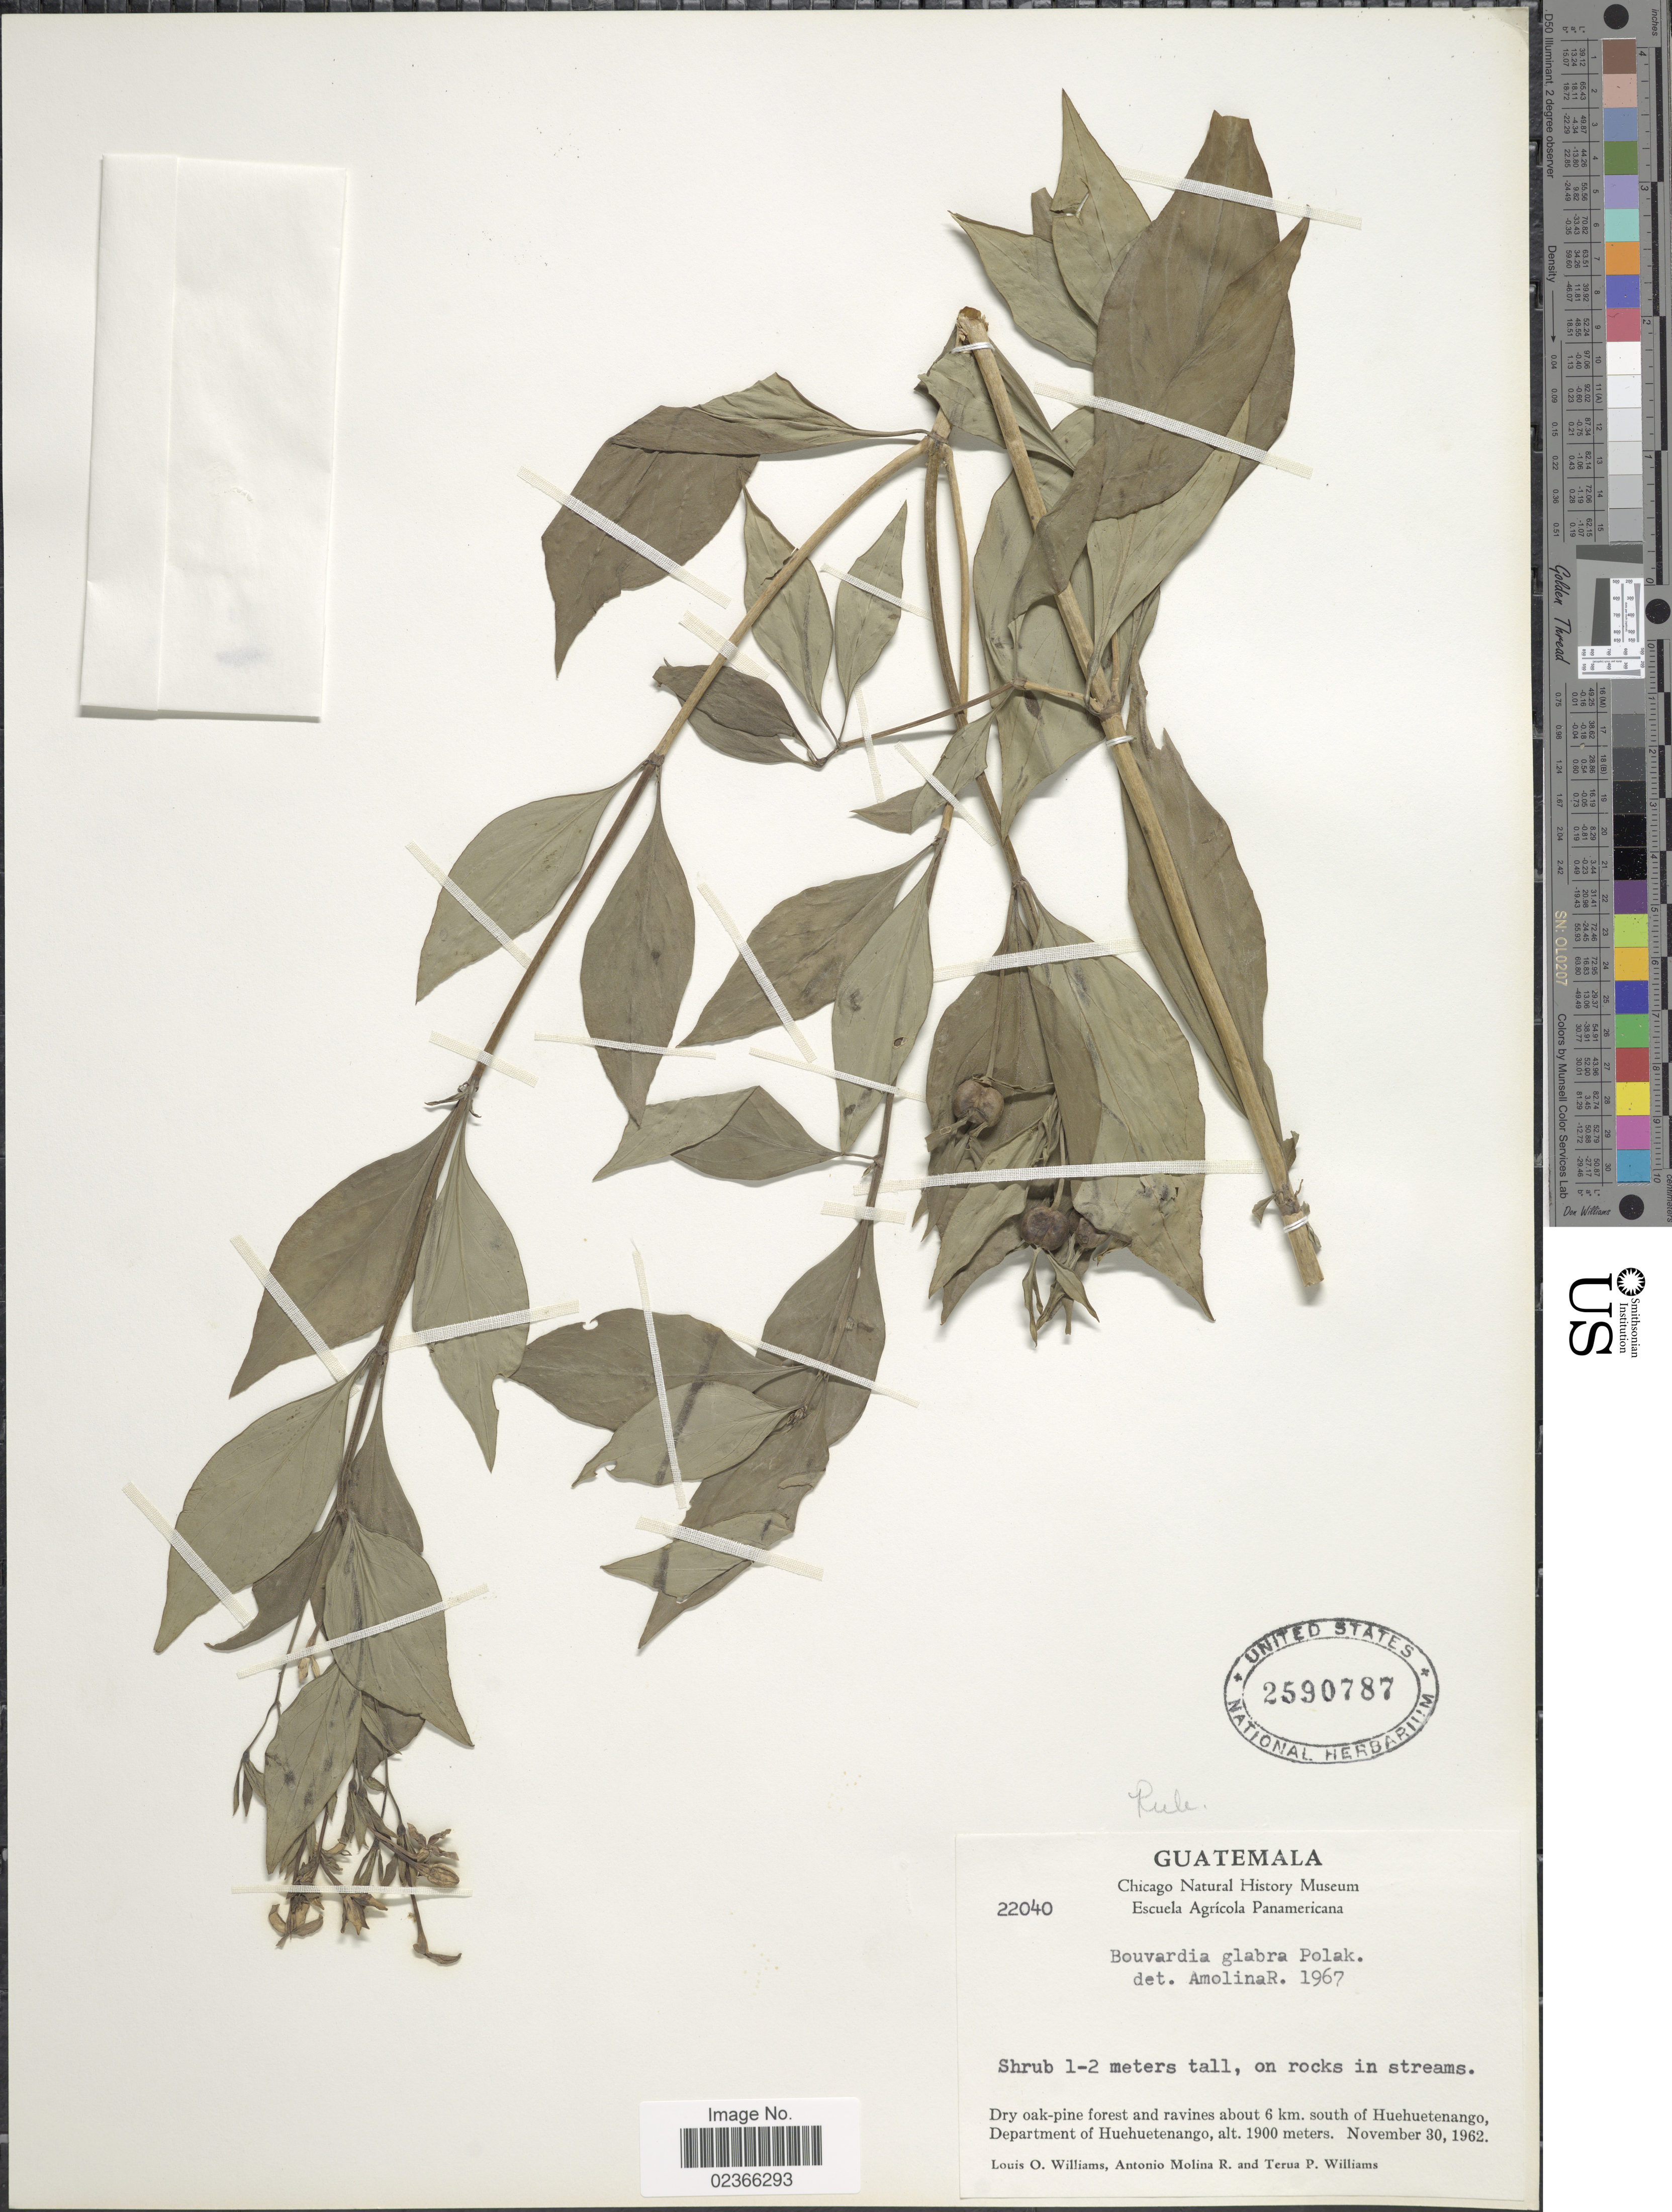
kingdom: Plantae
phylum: Tracheophyta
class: Magnoliopsida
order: Gentianales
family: Rubiaceae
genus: Bouvardia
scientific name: Bouvardia glabra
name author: Polák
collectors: L. O. Williams, A. Molina R. & T. Williams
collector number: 22040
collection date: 1962-11-30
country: Guatemala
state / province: Huehuetenango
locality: Dry oak-pine forest and ravines about 6 km. south of Huehuetenango, Department of Huehuetenango.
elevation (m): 1900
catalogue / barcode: US 2590787